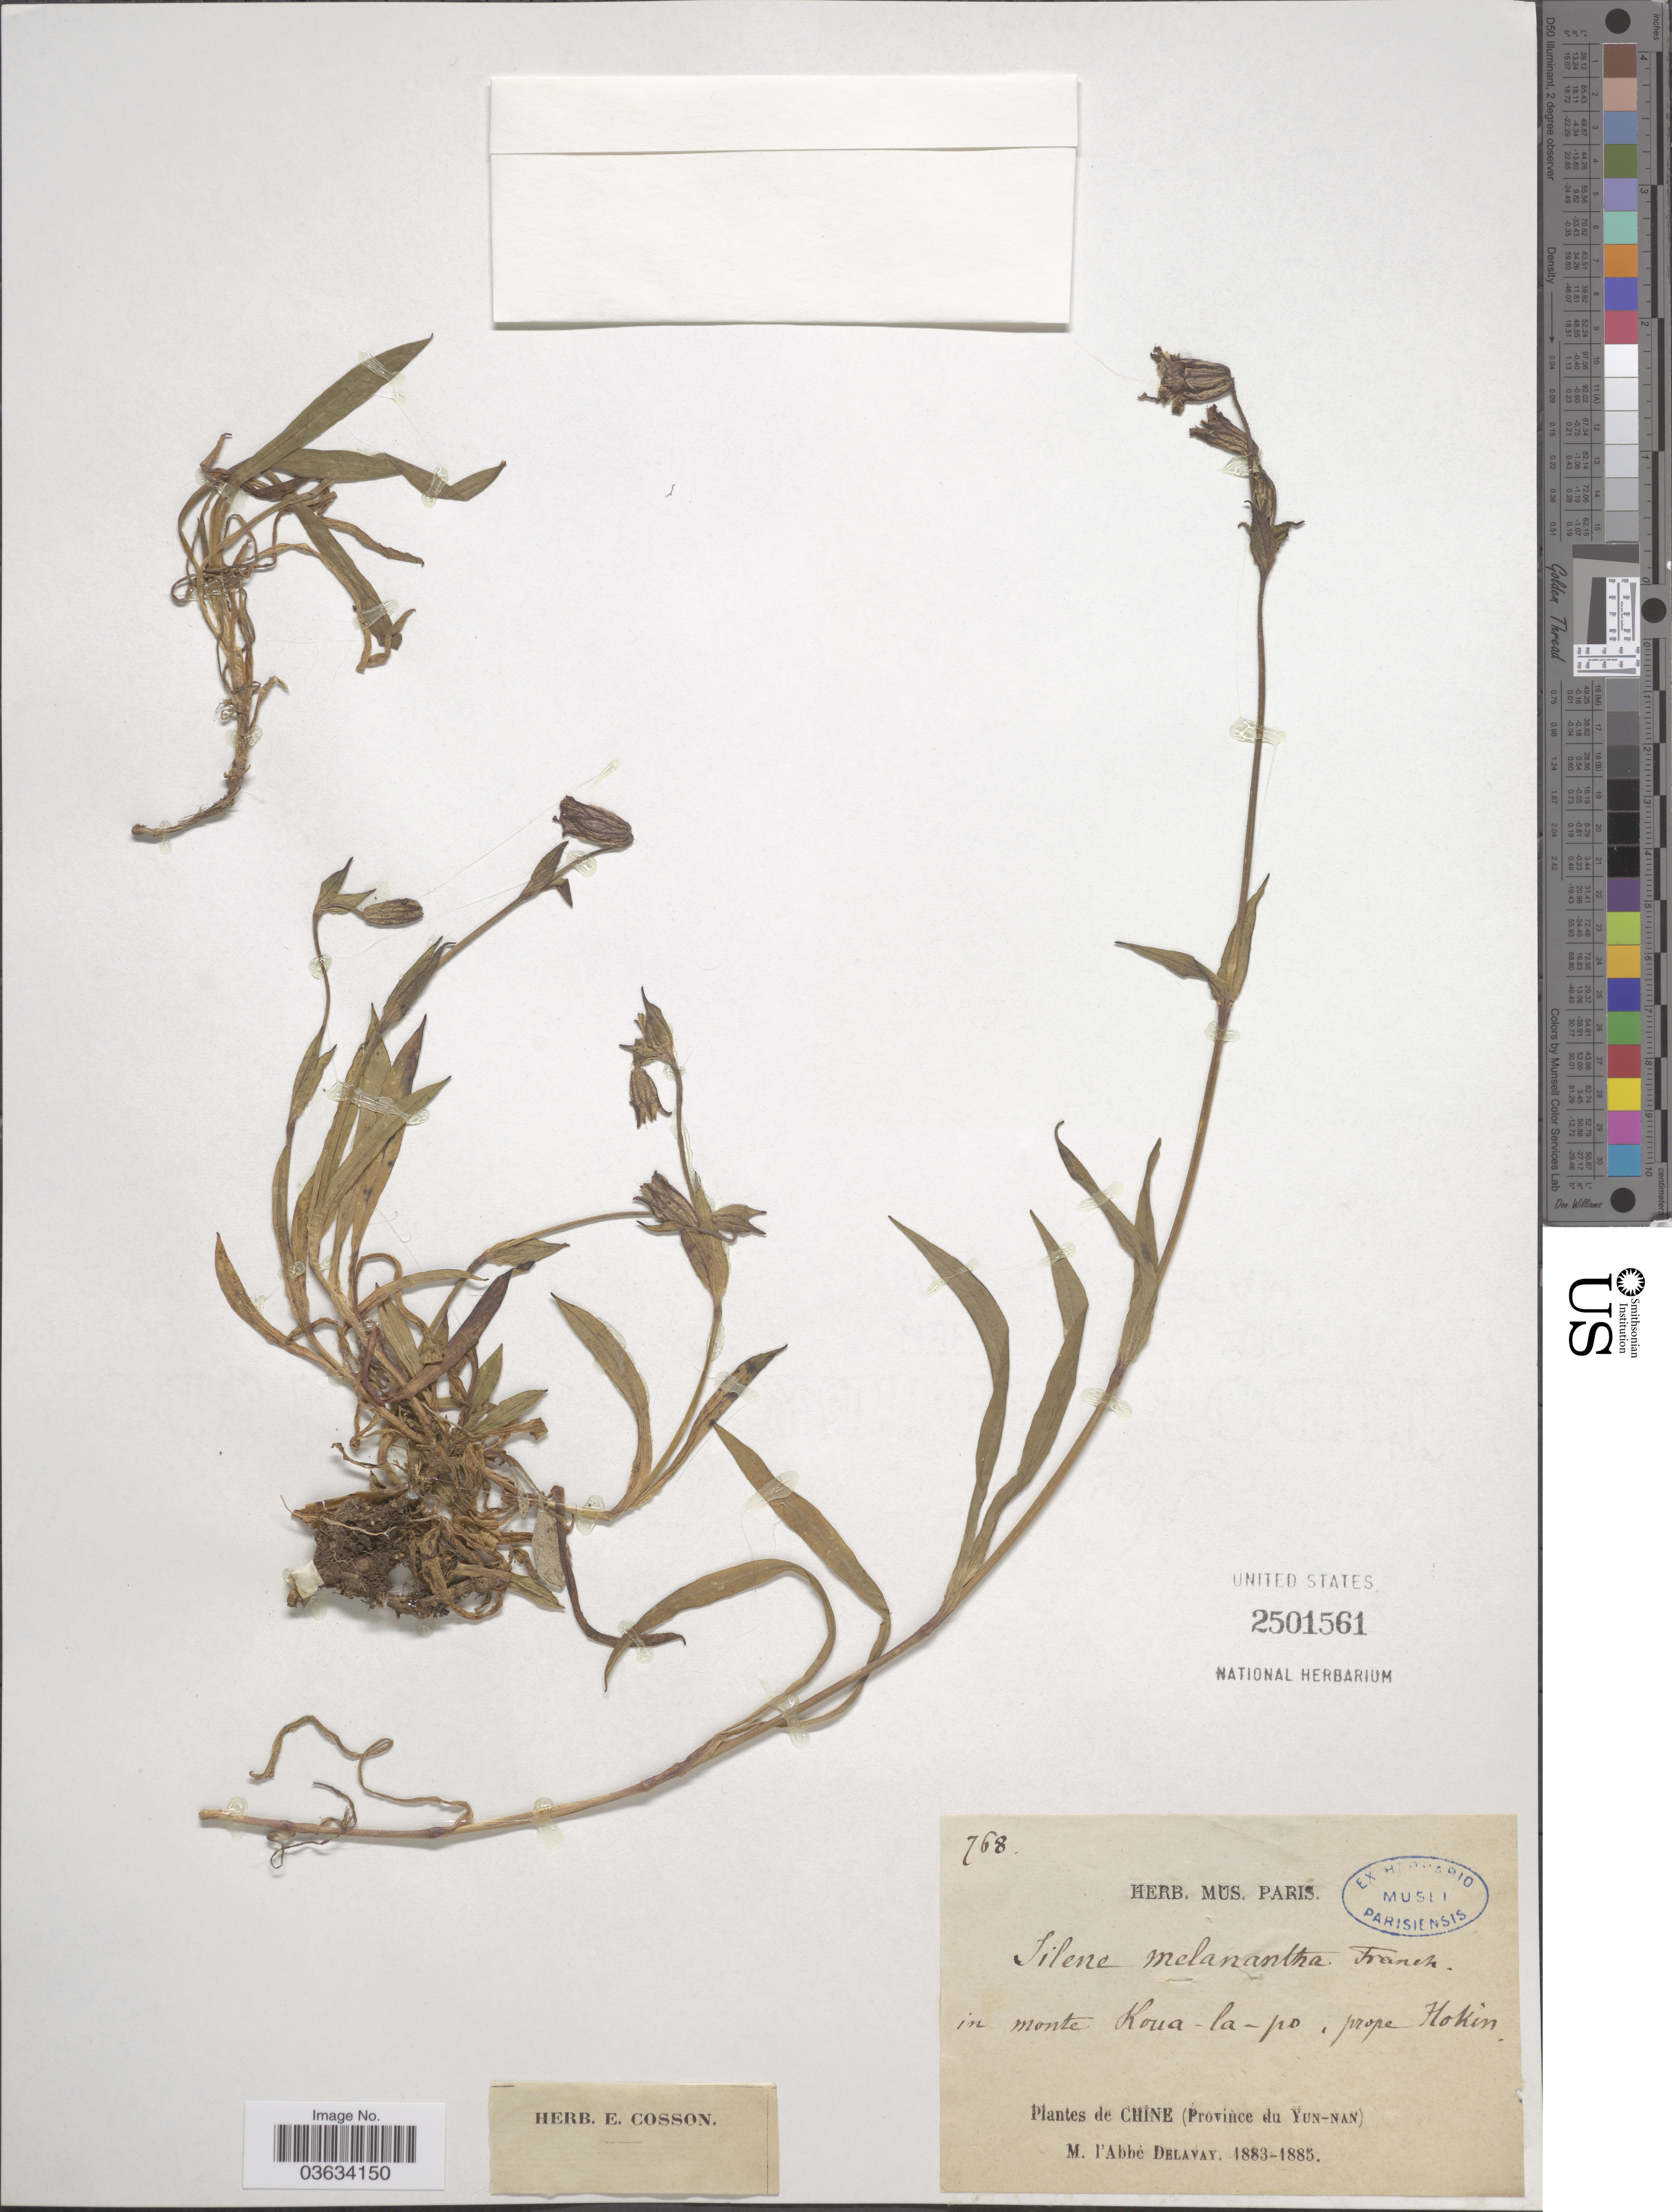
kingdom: Plantae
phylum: Tracheophyta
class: Magnoliopsida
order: Caryophyllales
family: Caryophyllaceae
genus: Silene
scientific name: Silene melanantha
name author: Franch.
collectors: P. Delavay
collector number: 768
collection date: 1883/1885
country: China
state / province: Yunnan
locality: In monte Koua-la-po, prope Hokin.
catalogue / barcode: US 2501561